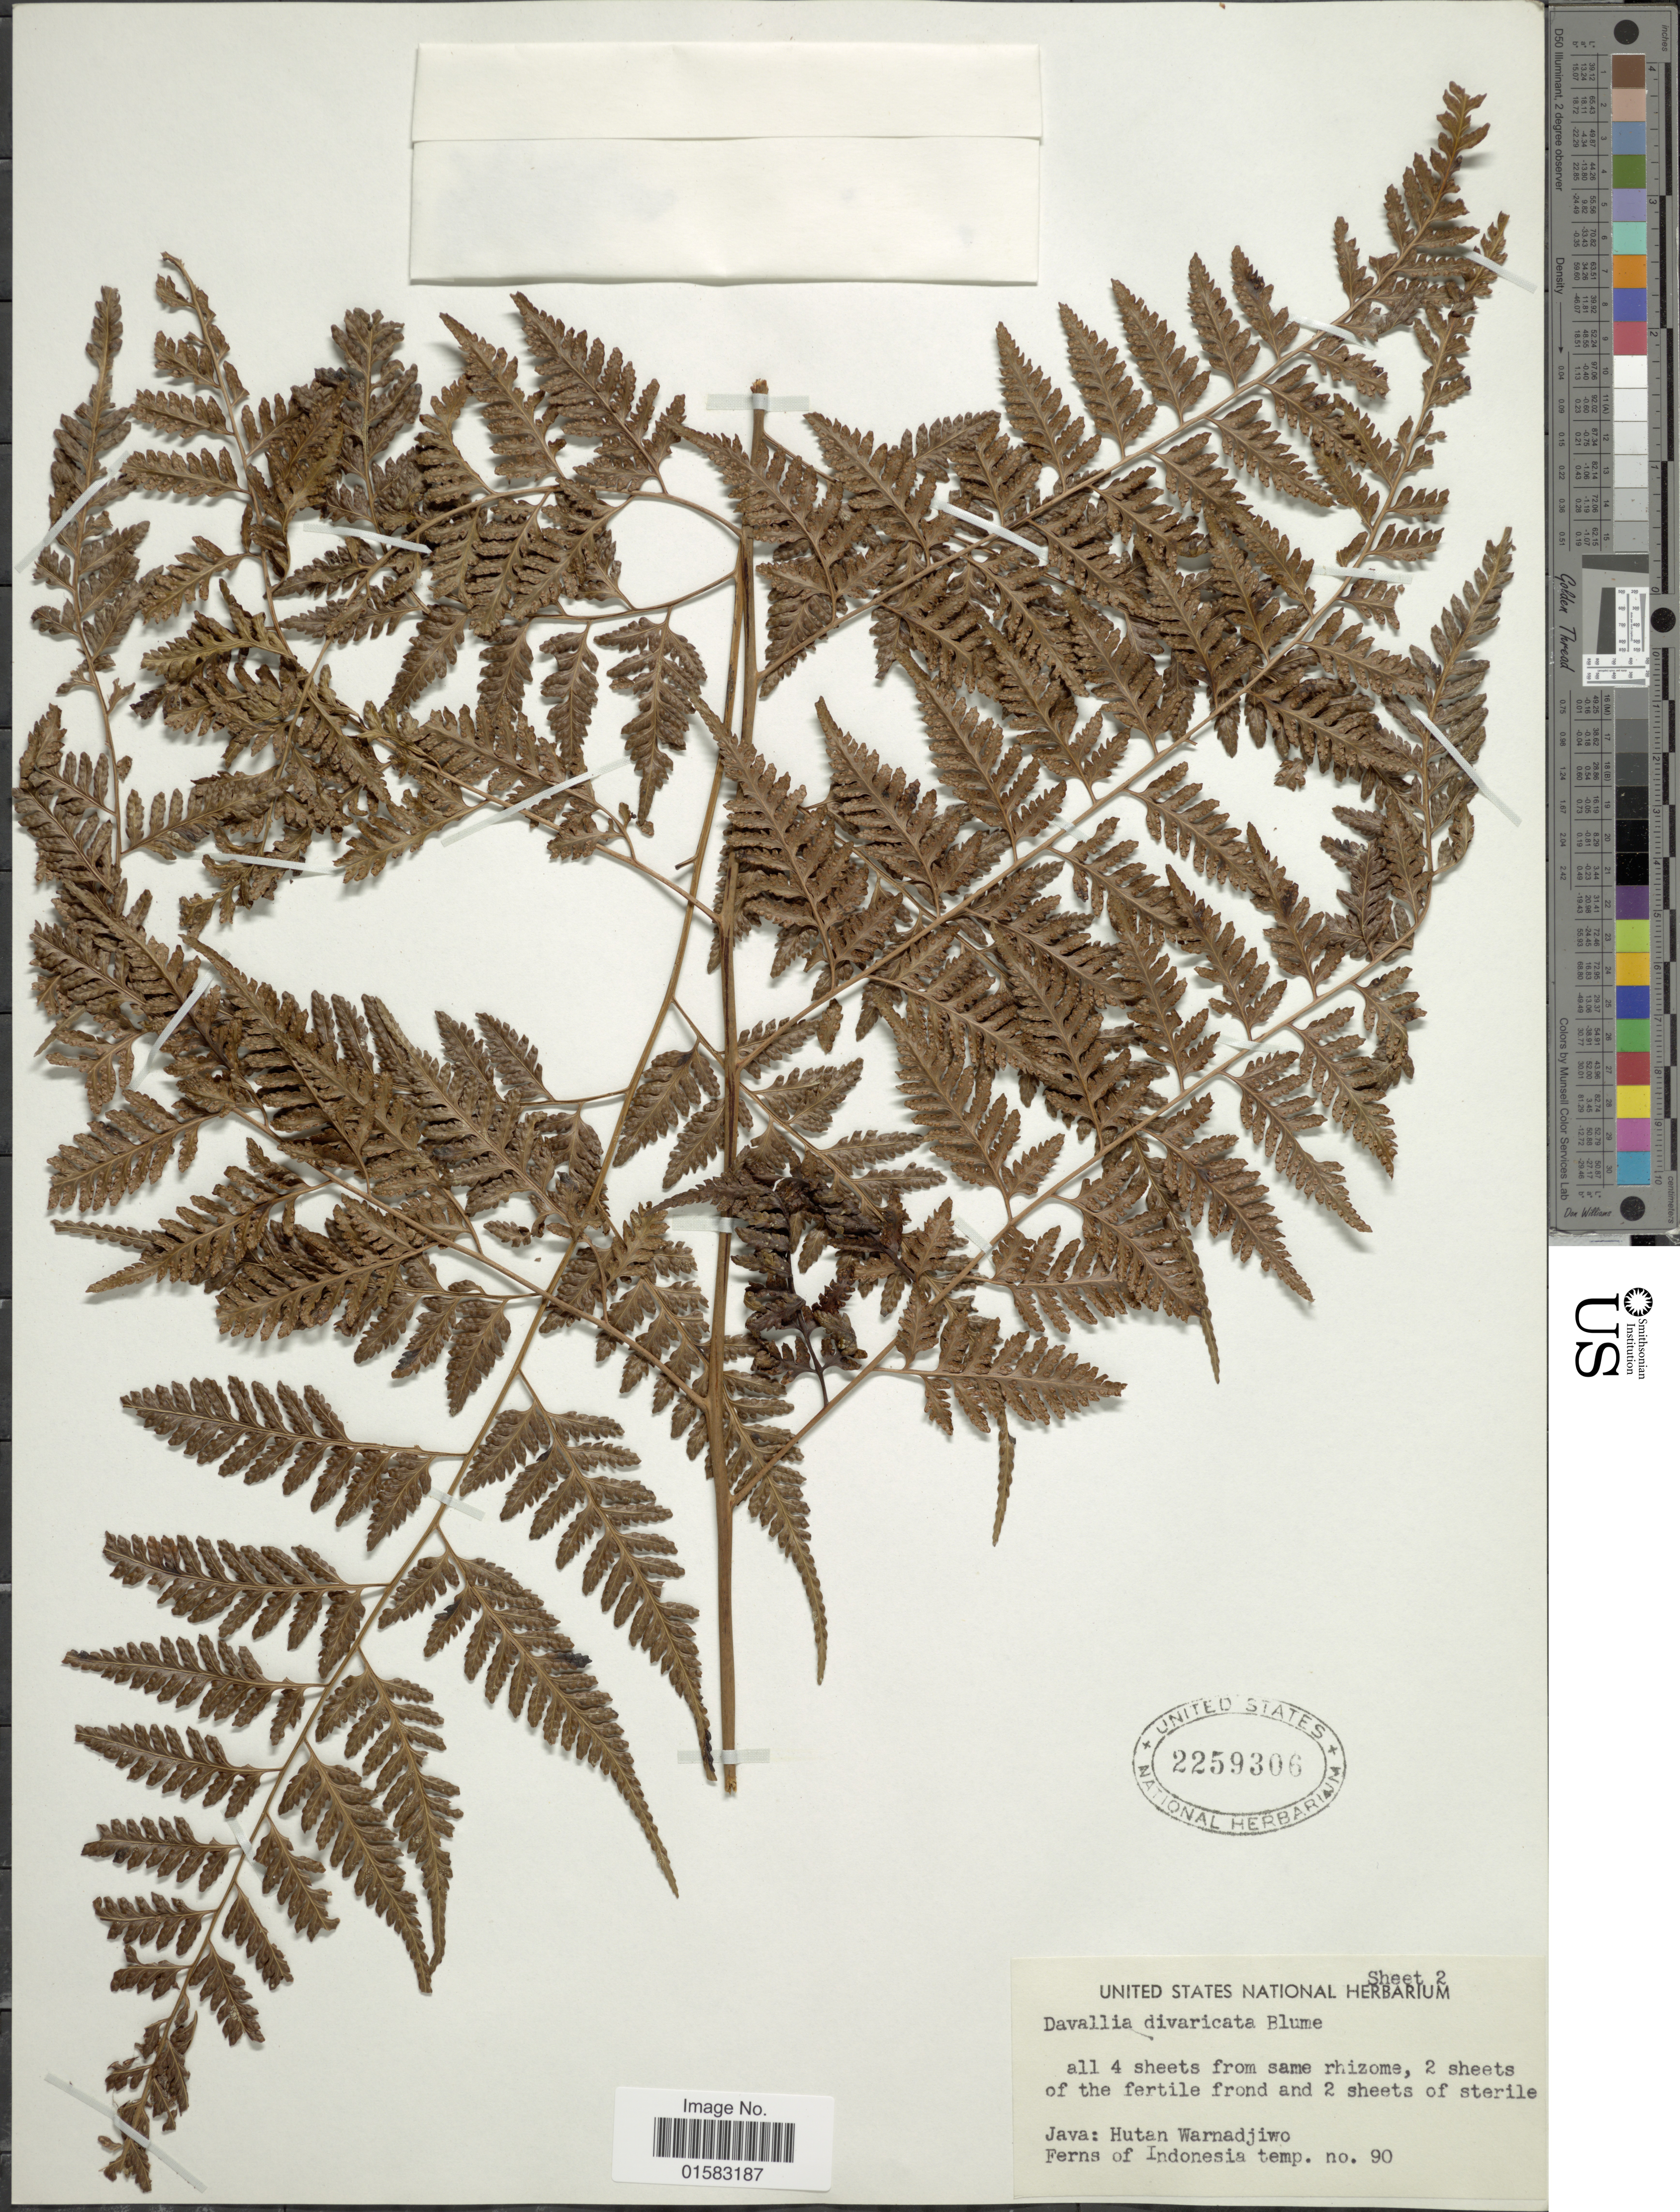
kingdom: Plantae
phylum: Tracheophyta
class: Polypodiopsida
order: Polypodiales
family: Davalliaceae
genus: Davallia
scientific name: Davallia divaricata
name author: Blume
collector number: Ferns of Indonesia temp. 90?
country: Indonesia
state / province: Java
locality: Hutan Warnadjiwo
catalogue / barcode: US 2259306